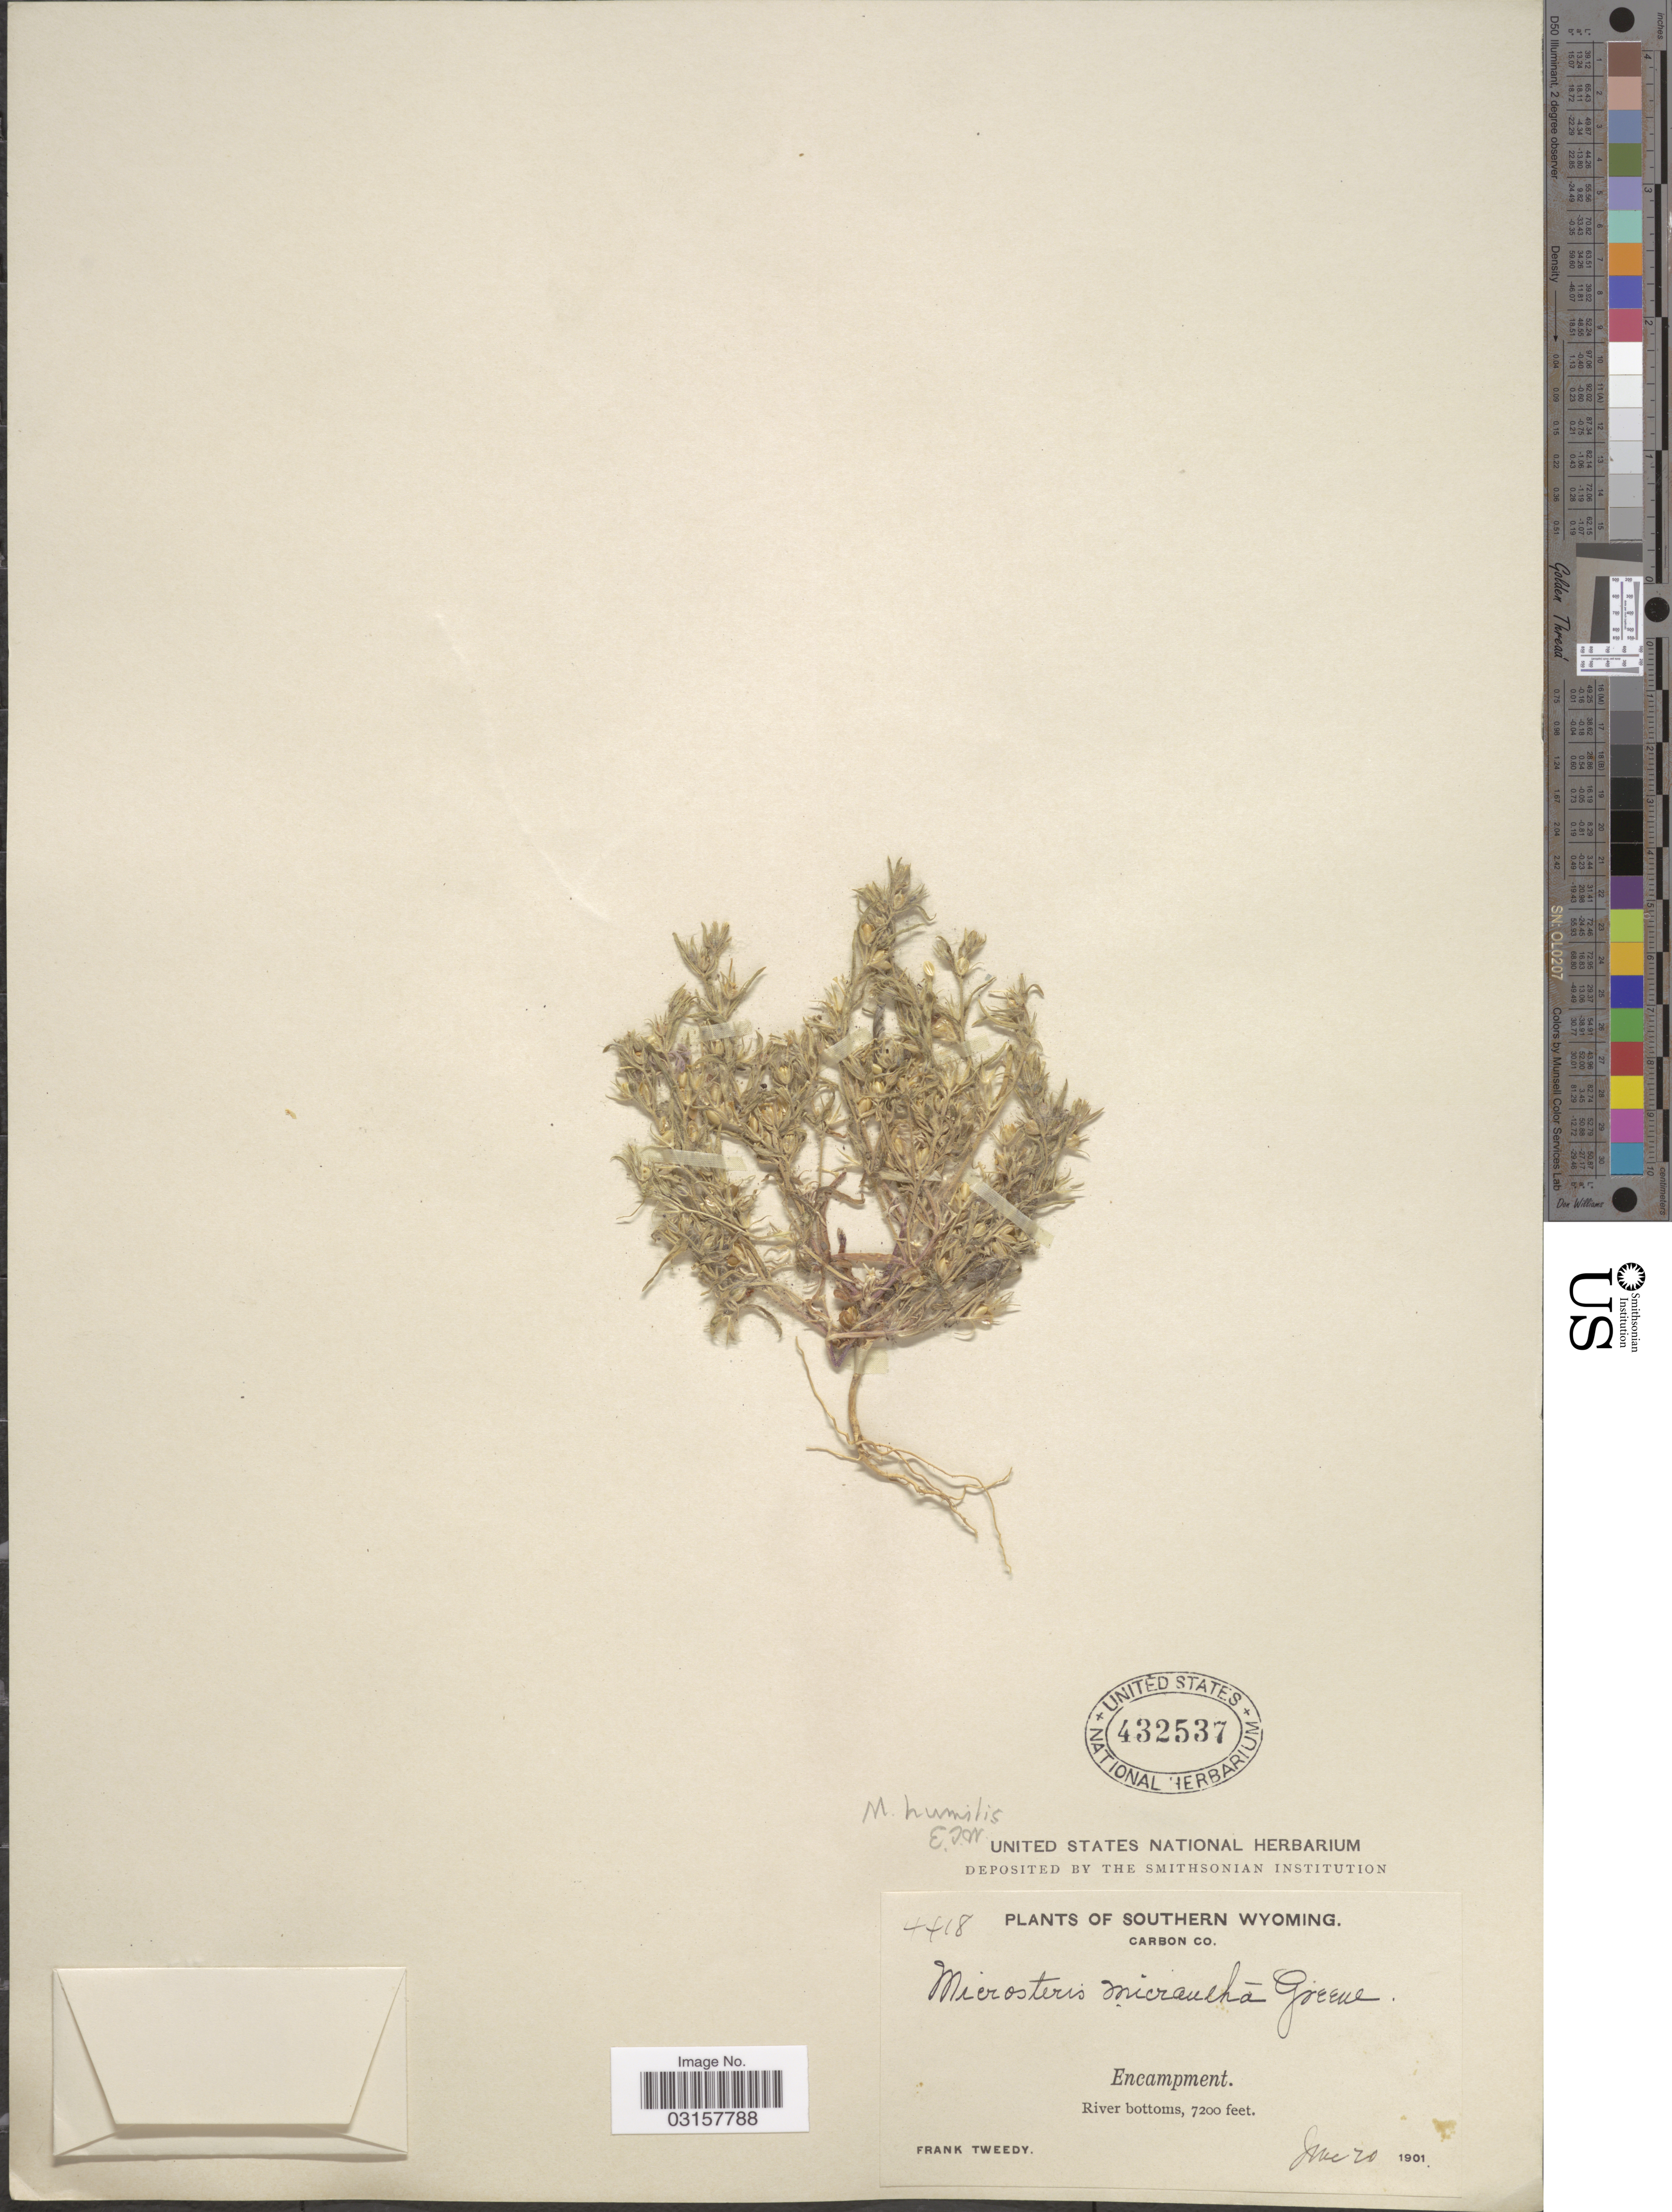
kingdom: Plantae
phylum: Tracheophyta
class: Magnoliopsida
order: Ericales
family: Polemoniaceae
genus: Microsteris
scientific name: Microsteris gracilis var. humilior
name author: (Hook.) Cronquist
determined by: (US) Smithsonian Institution - National Museum of Natural History - Department of Botany (UNITED STATES)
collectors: F. Tweedy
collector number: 4418*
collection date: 1901-06-20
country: United States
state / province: Wyoming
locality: Southern Wyoming, Carbon Co. Encampment.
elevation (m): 2195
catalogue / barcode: US 432537